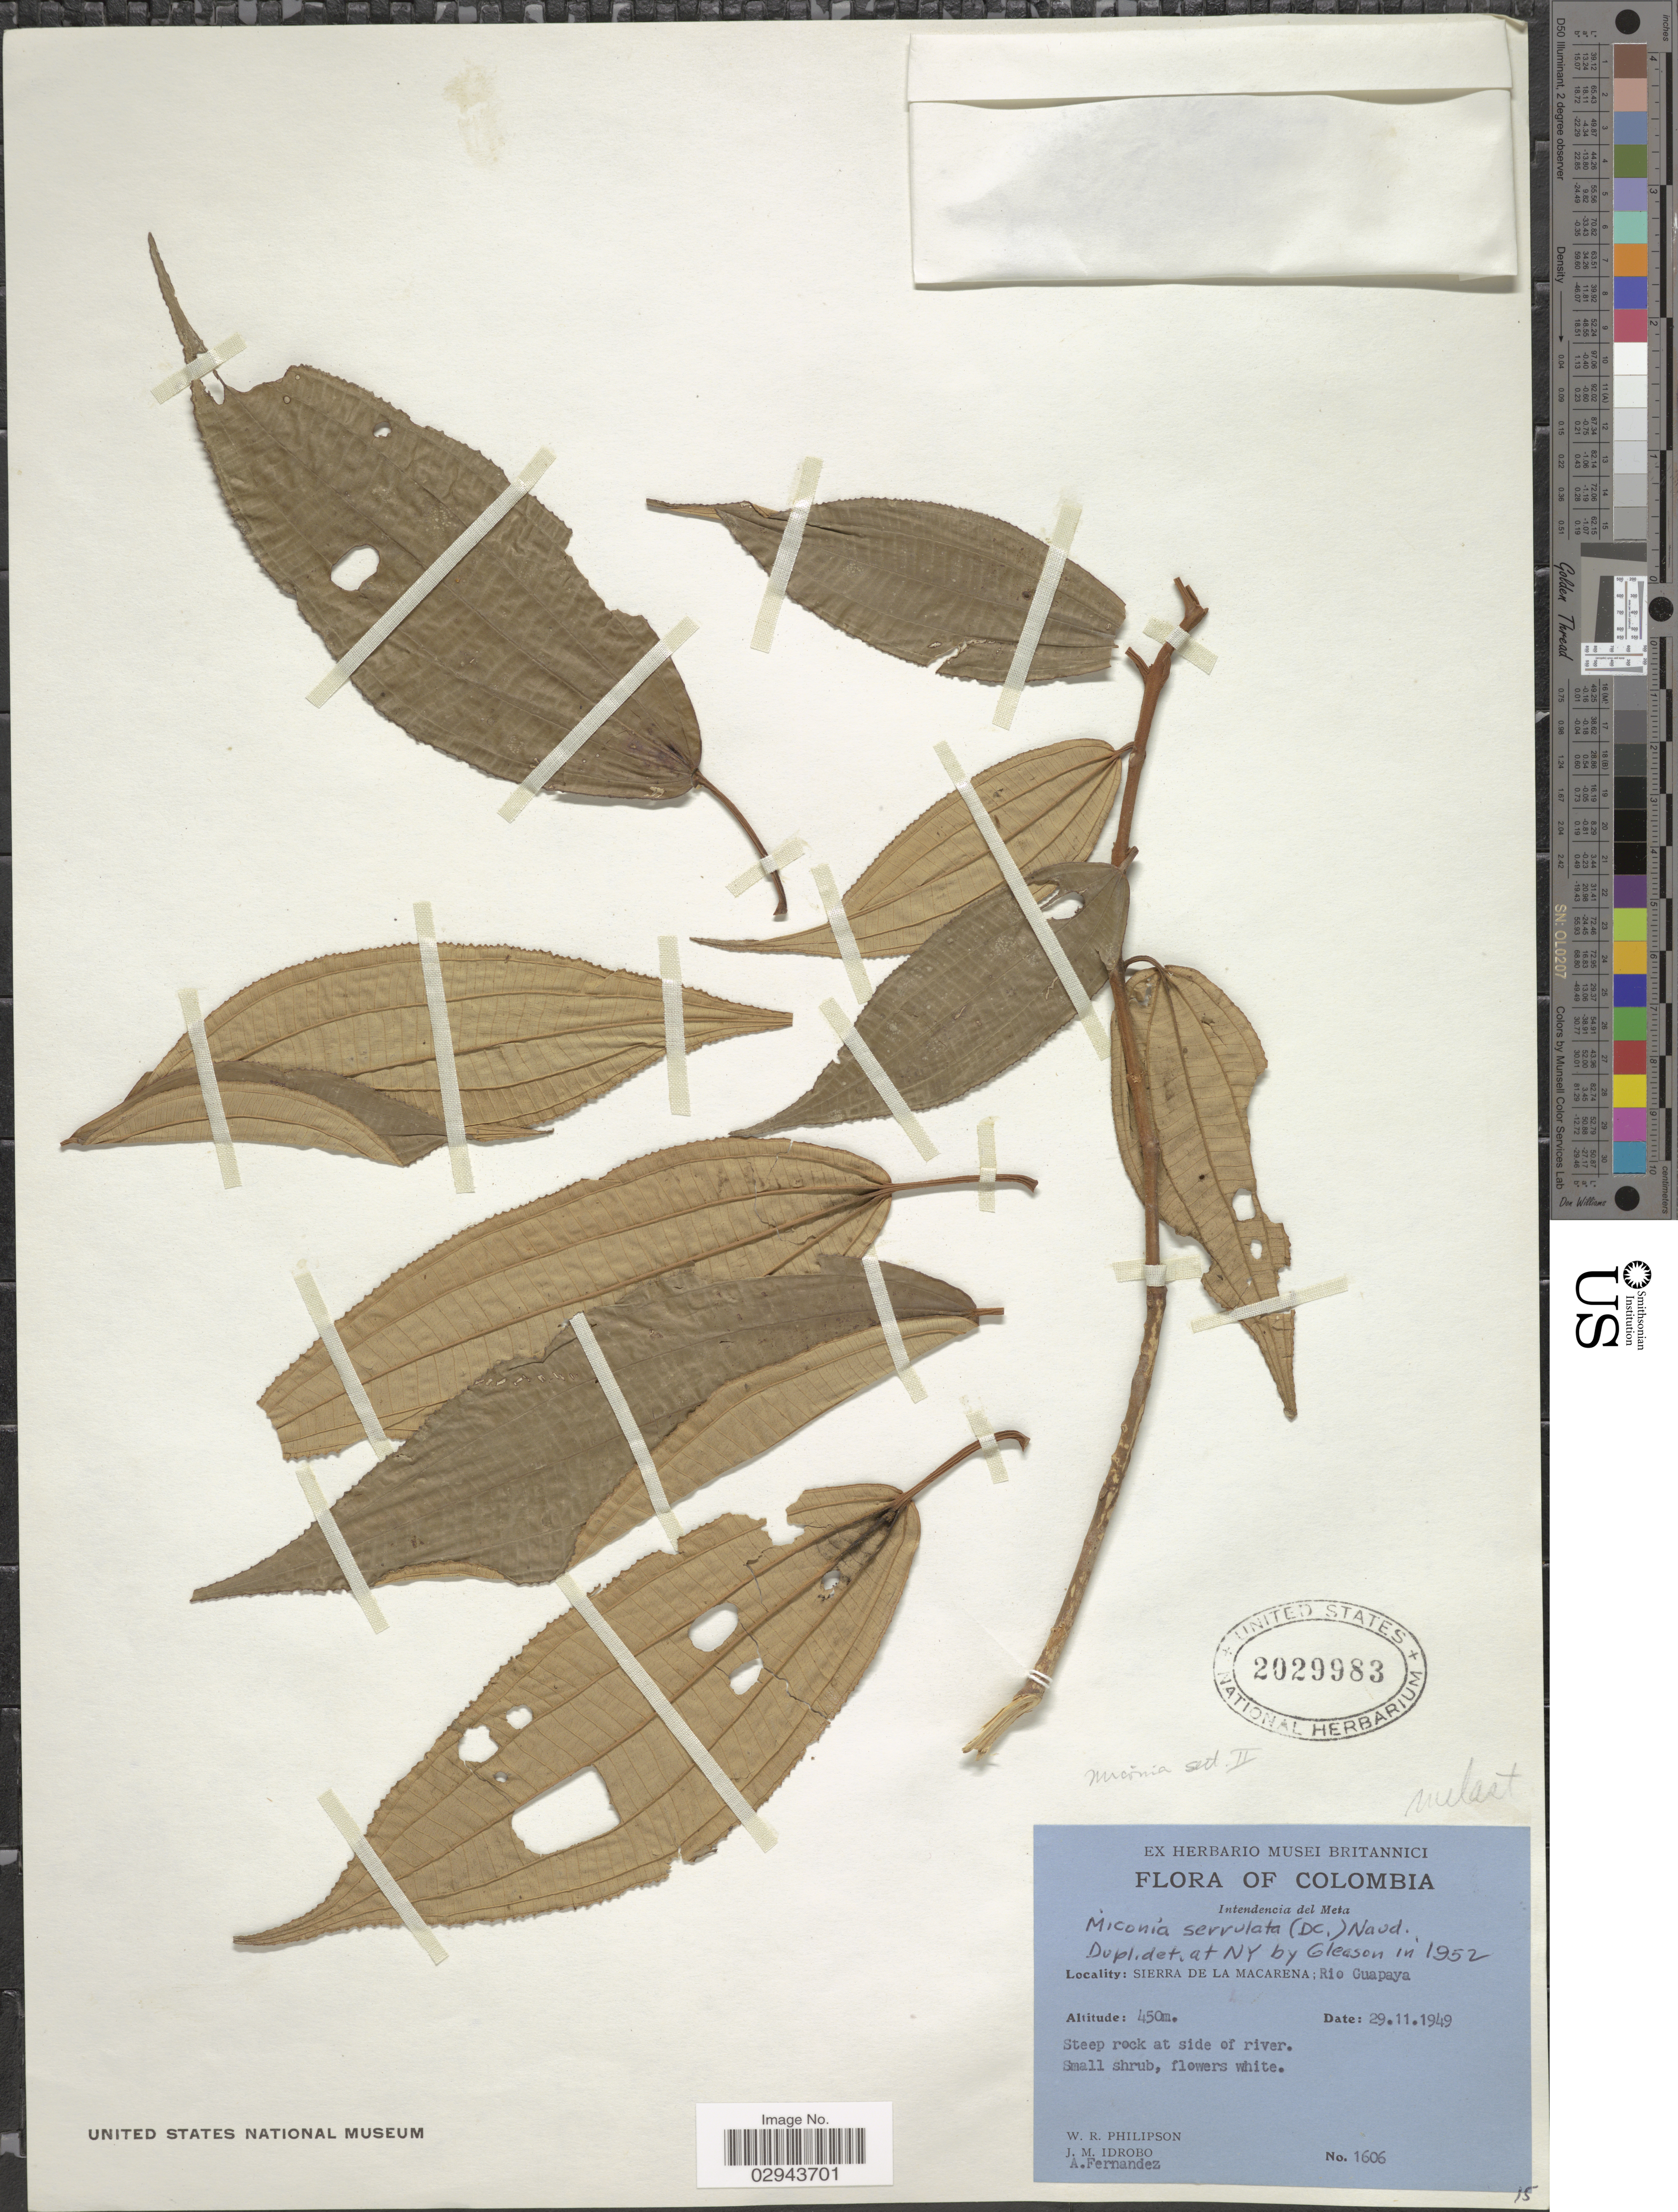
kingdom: Plantae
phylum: Tracheophyta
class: Magnoliopsida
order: Myrtales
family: Melastomataceae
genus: Miconia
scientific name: Miconia submacrophylla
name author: Gleason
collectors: W. R. Philipson, J. M. Idrobo & A. Fernandez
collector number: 1606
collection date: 1949-11-29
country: Colombia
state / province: Meta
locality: Intendencia del Meta. Sierra de la Macarena: Rio Guapaya.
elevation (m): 450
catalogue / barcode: US 2029983